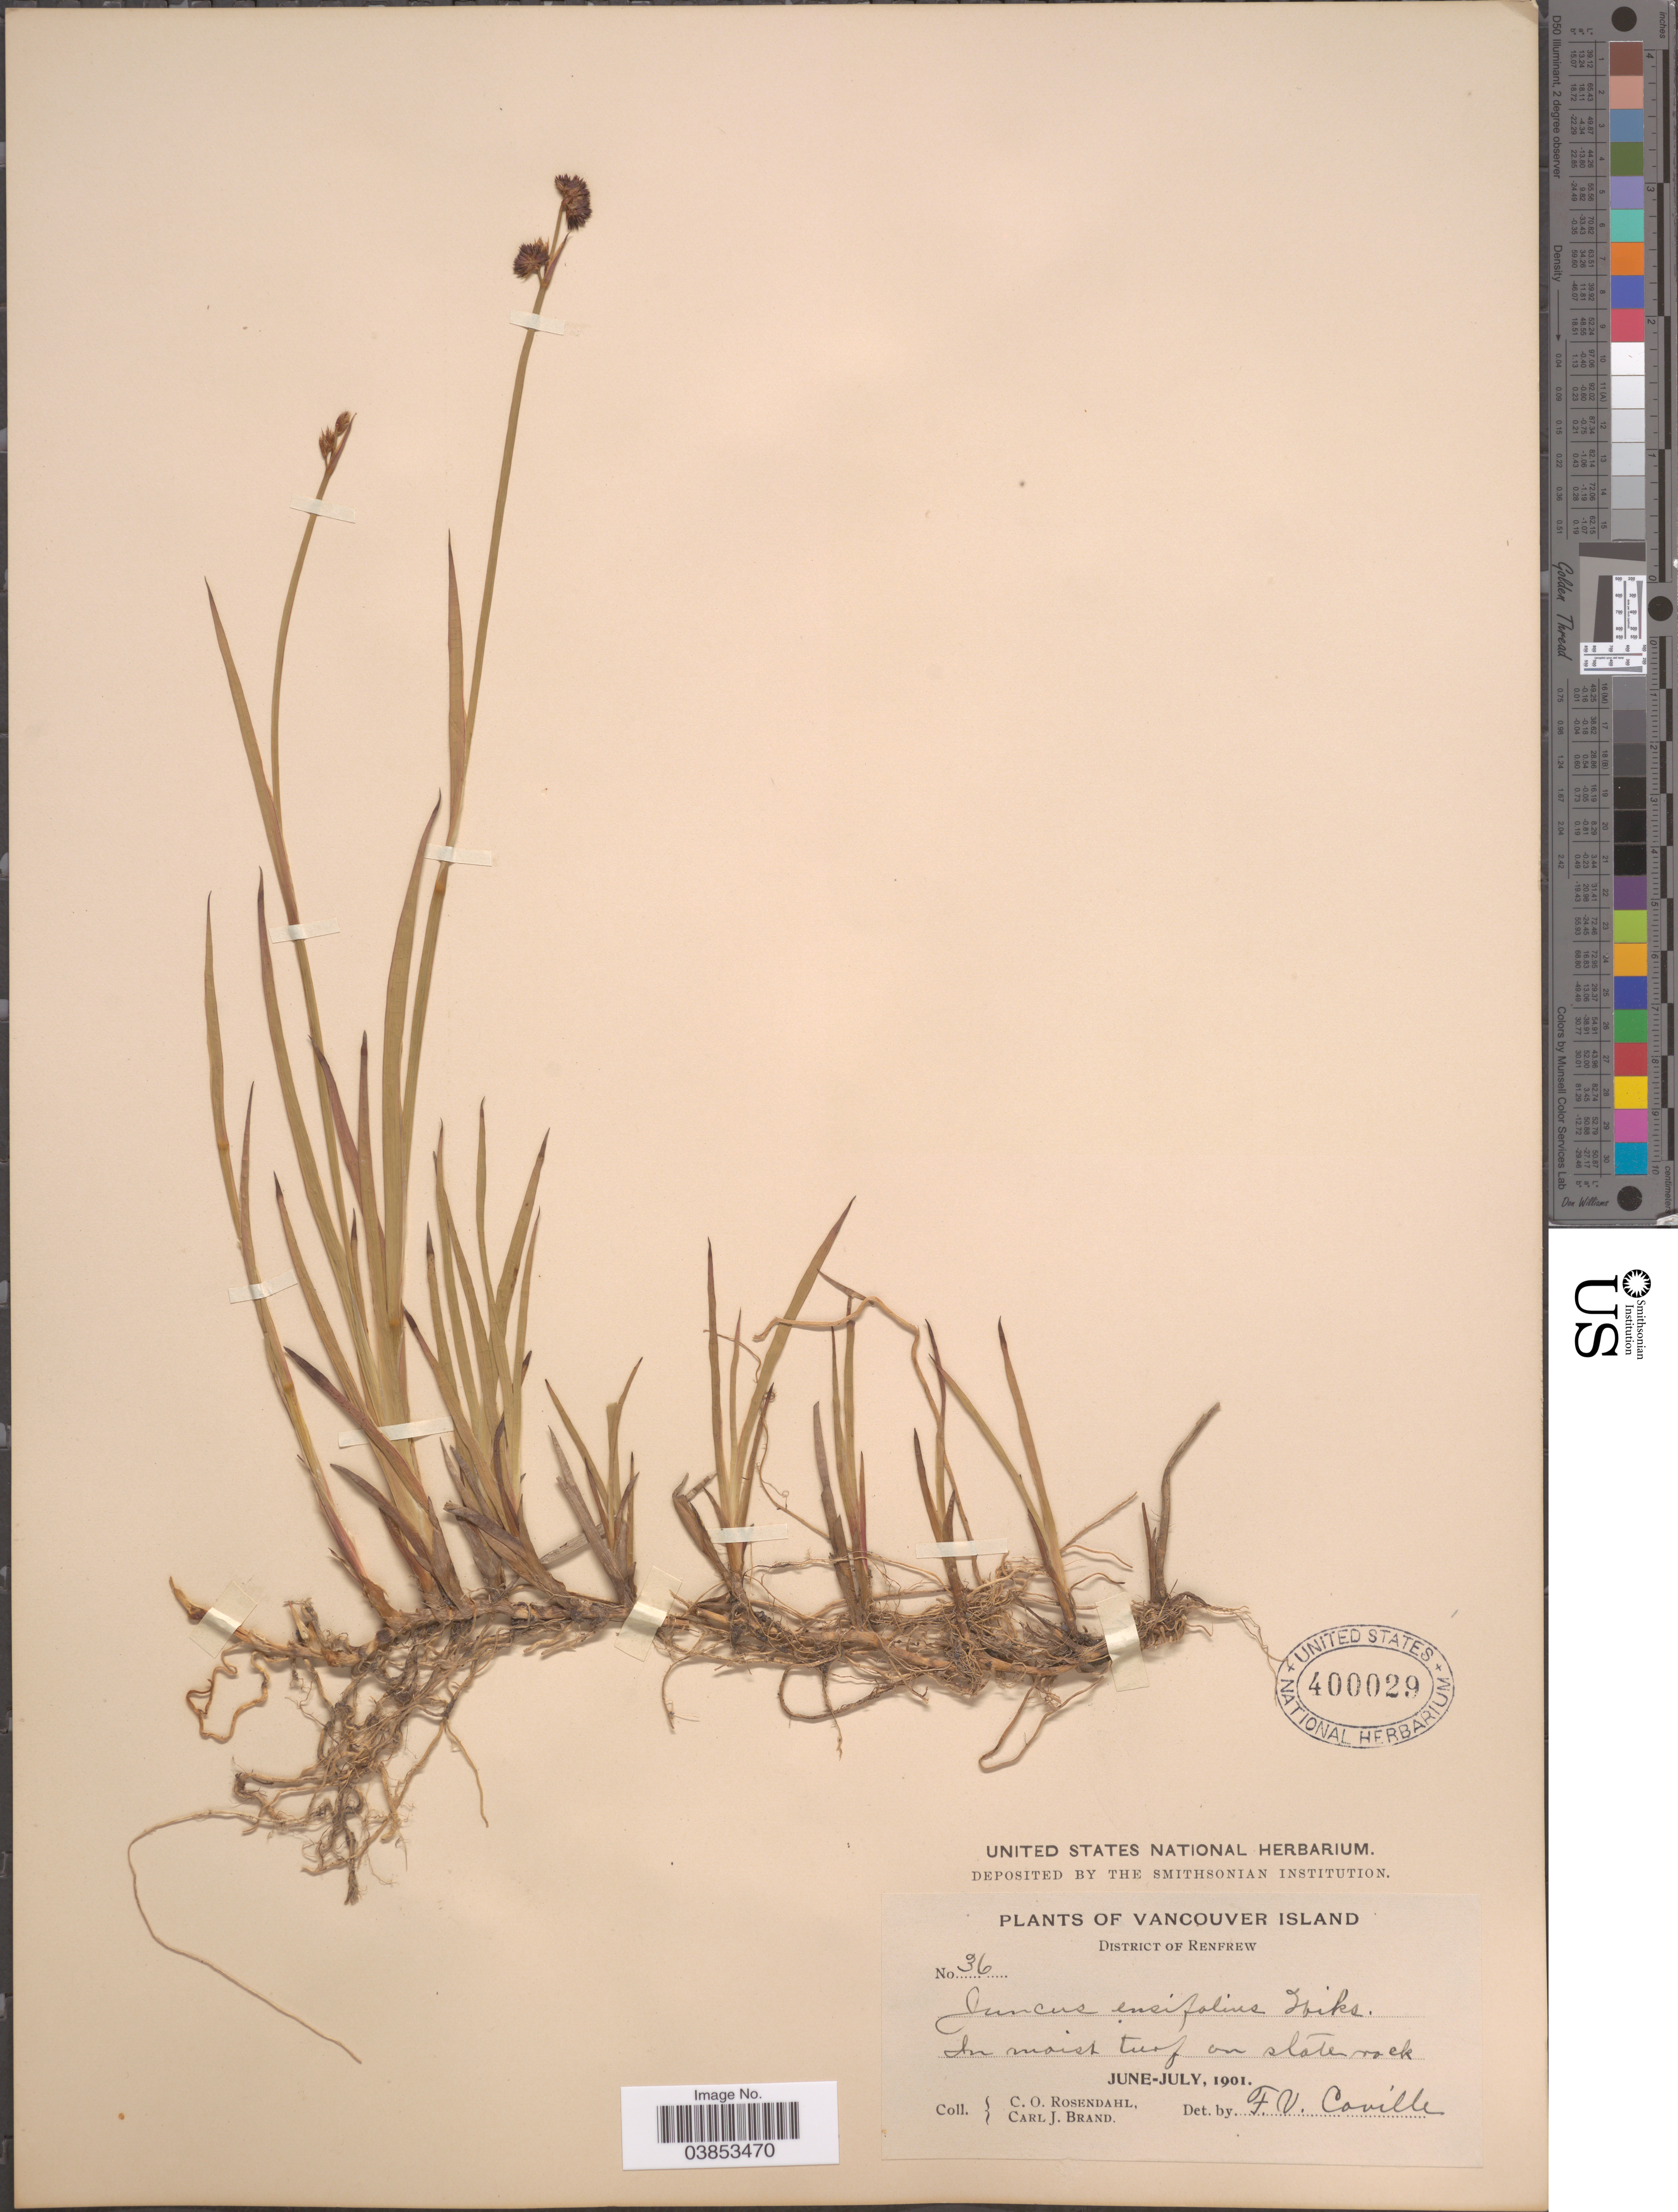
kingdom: Plantae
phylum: Tracheophyta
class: Liliopsida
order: Poales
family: Juncaceae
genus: Juncus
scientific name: Juncus ensifolius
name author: Wikstr.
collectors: C. O. Rosendahl & C. J. Brand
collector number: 36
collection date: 1901-06/1901-07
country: Canada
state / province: British Columbia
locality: Vancouver Island. District of Renfrew.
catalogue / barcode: US 400029